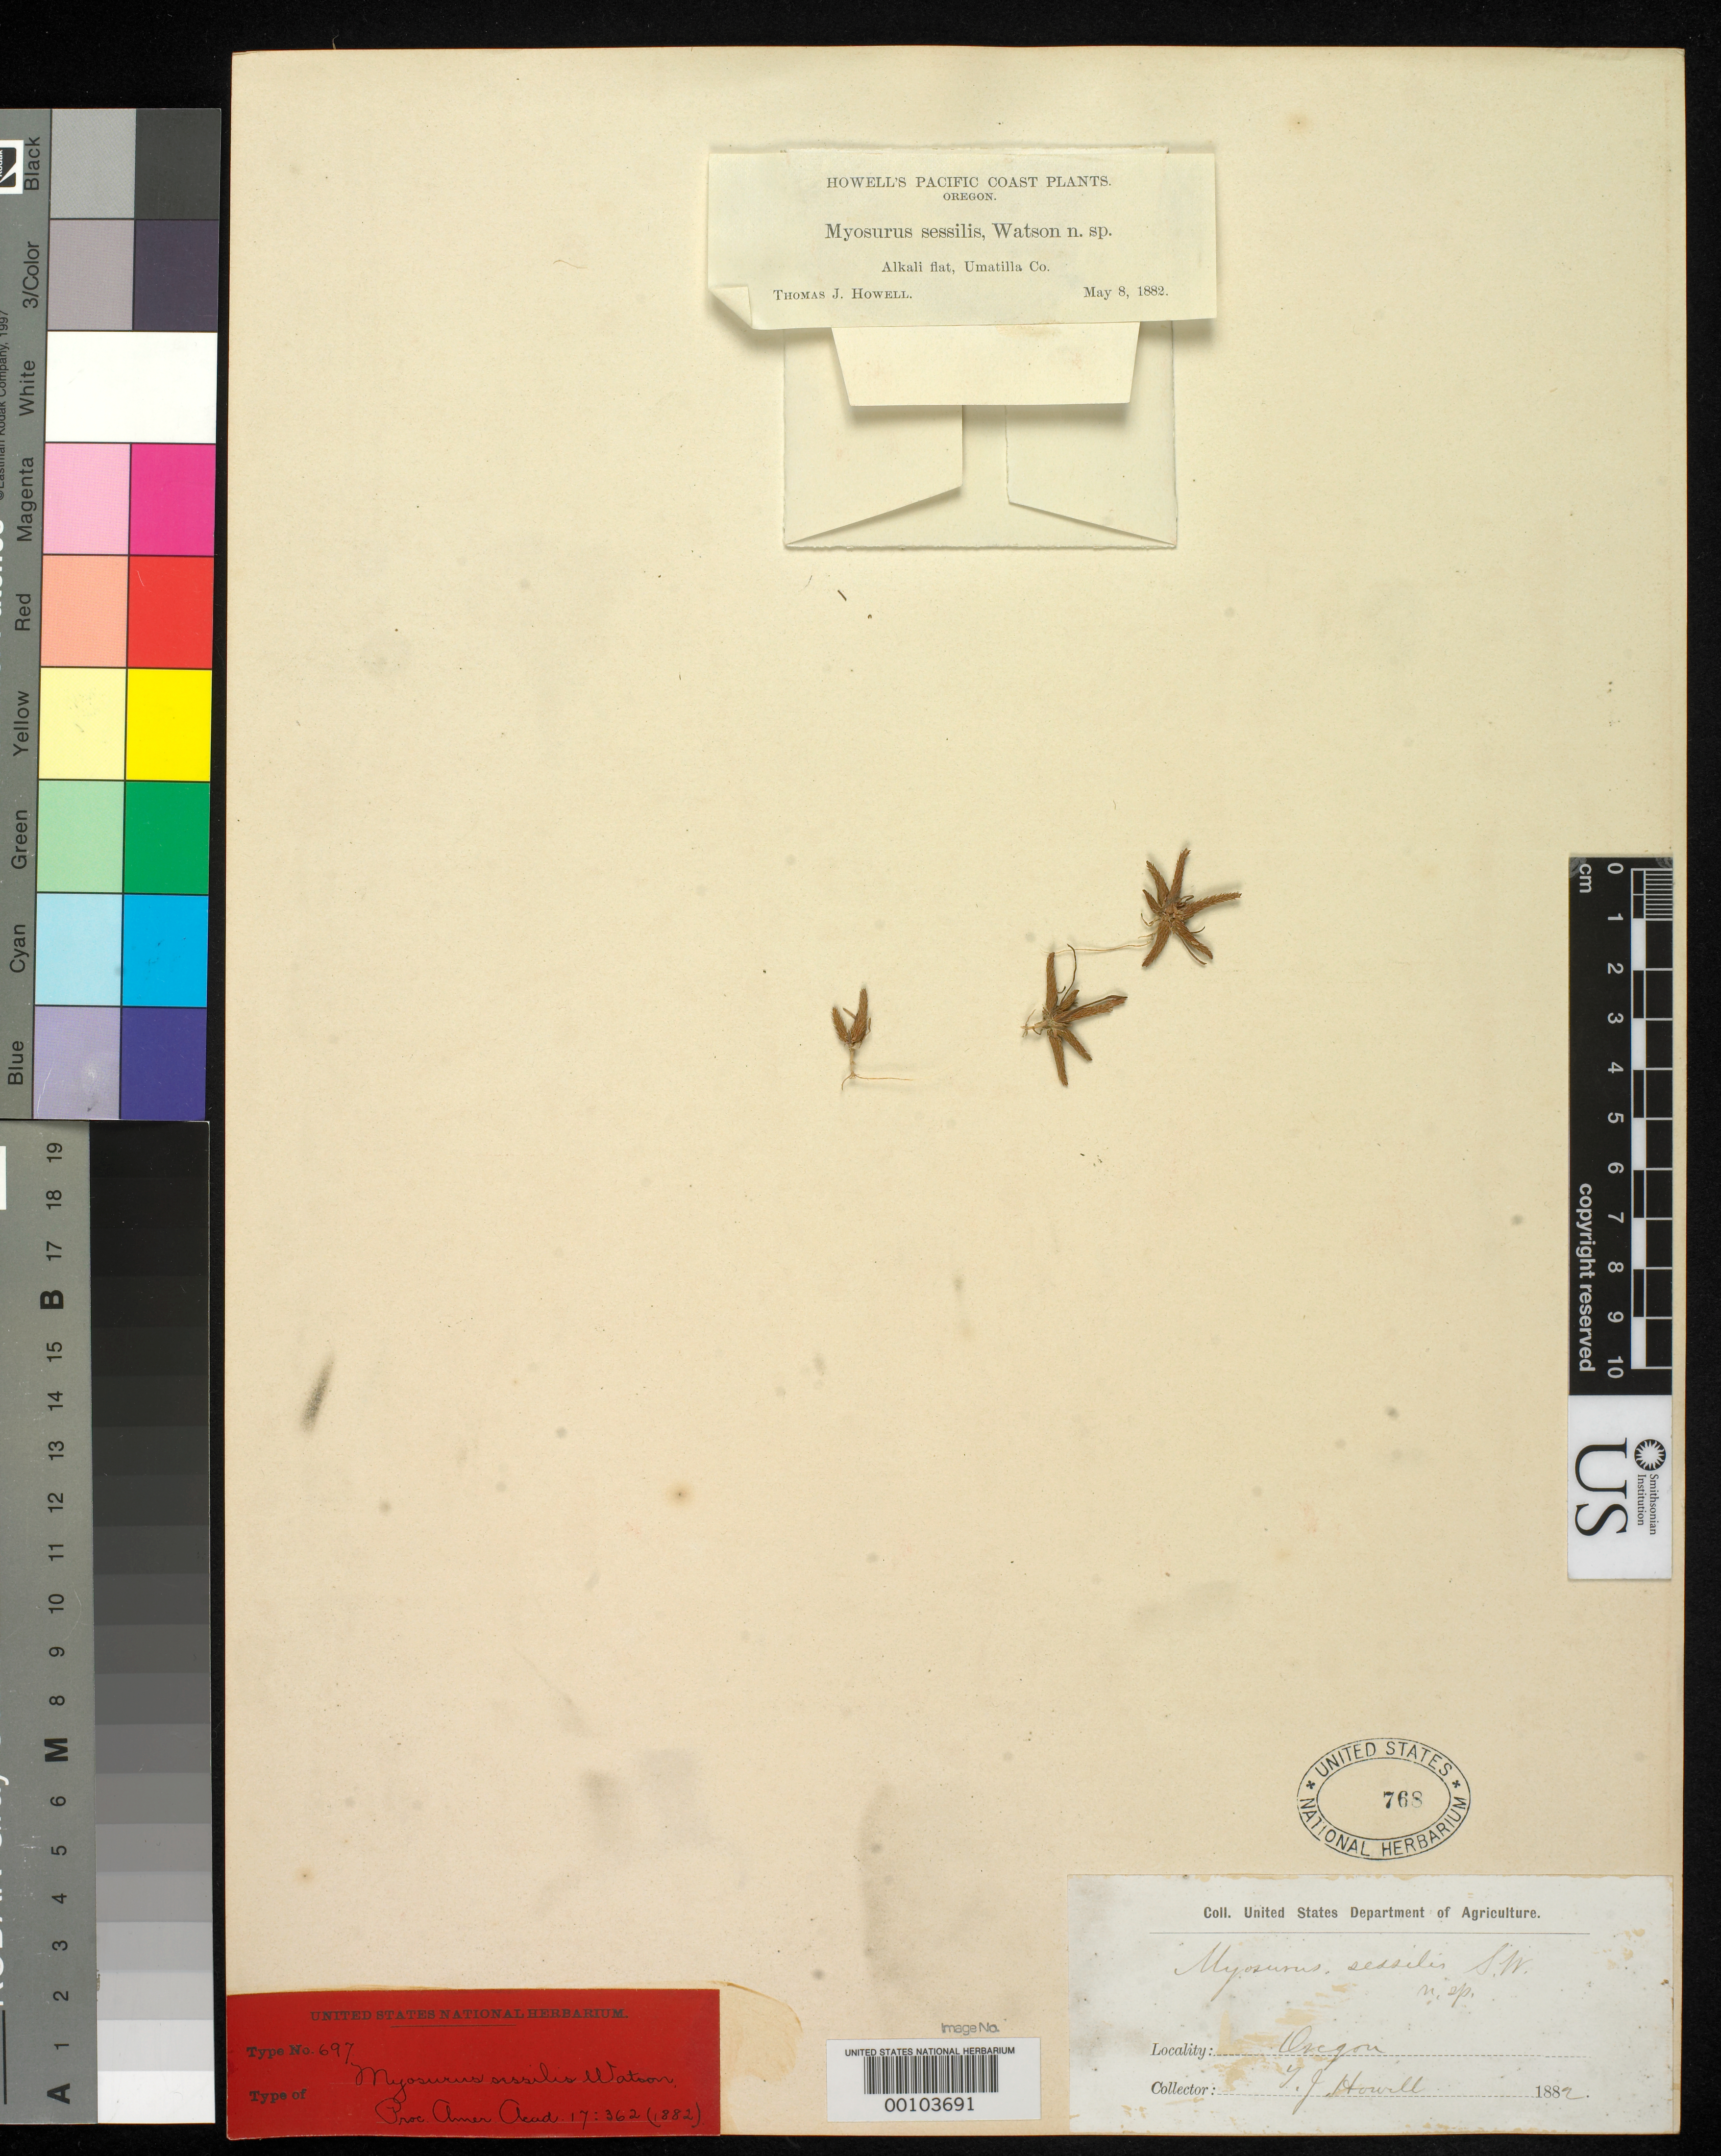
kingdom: Plantae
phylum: Tracheophyta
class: Magnoliopsida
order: Ranunculales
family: Ranunculaceae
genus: Myosurus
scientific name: Myosurus sessilis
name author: S. Watson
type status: Type Collection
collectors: T. J. Howell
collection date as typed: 08 May 1882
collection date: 1882-05-08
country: United States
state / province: Oregon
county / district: Umatilla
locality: Alkali Flats.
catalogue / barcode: US 768